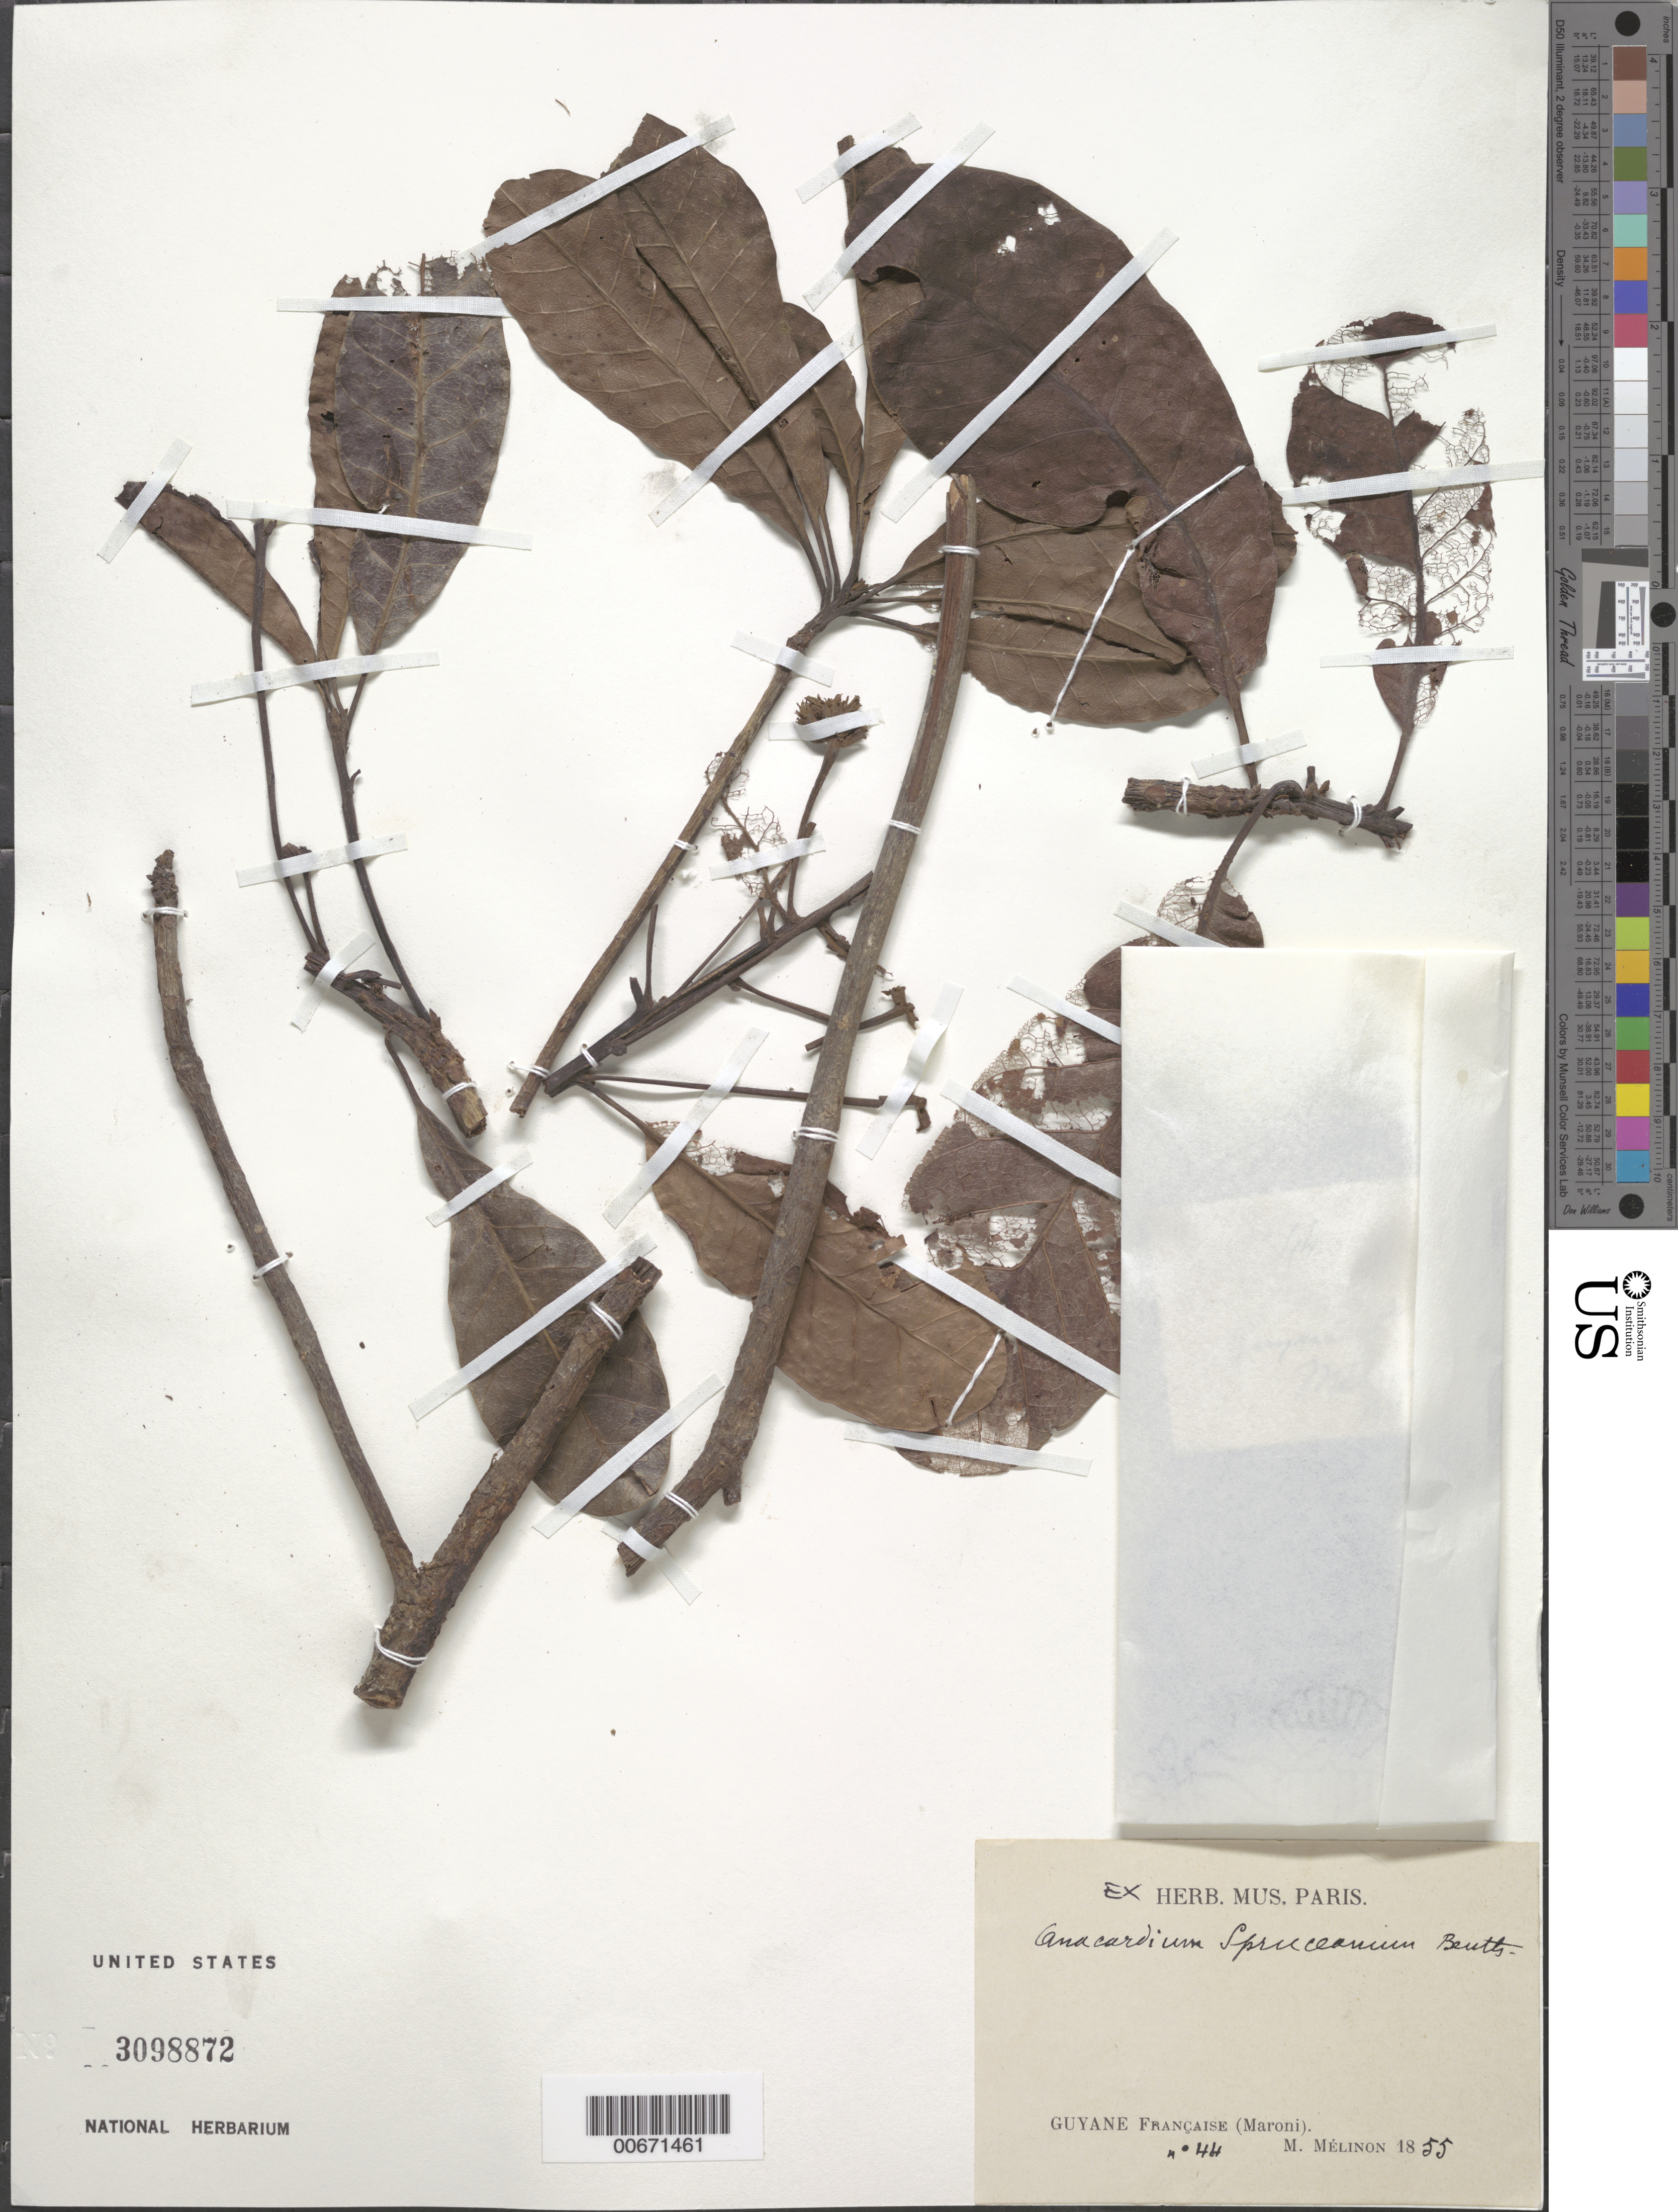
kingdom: Plantae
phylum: Tracheophyta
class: Magnoliopsida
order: Sapindales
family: Anacardiaceae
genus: Anacardium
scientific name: Anacardium spruceanum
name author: Benth. ex Engl.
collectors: E. Mélinon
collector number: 44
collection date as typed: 1855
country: French Guiana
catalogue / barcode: US 3098872